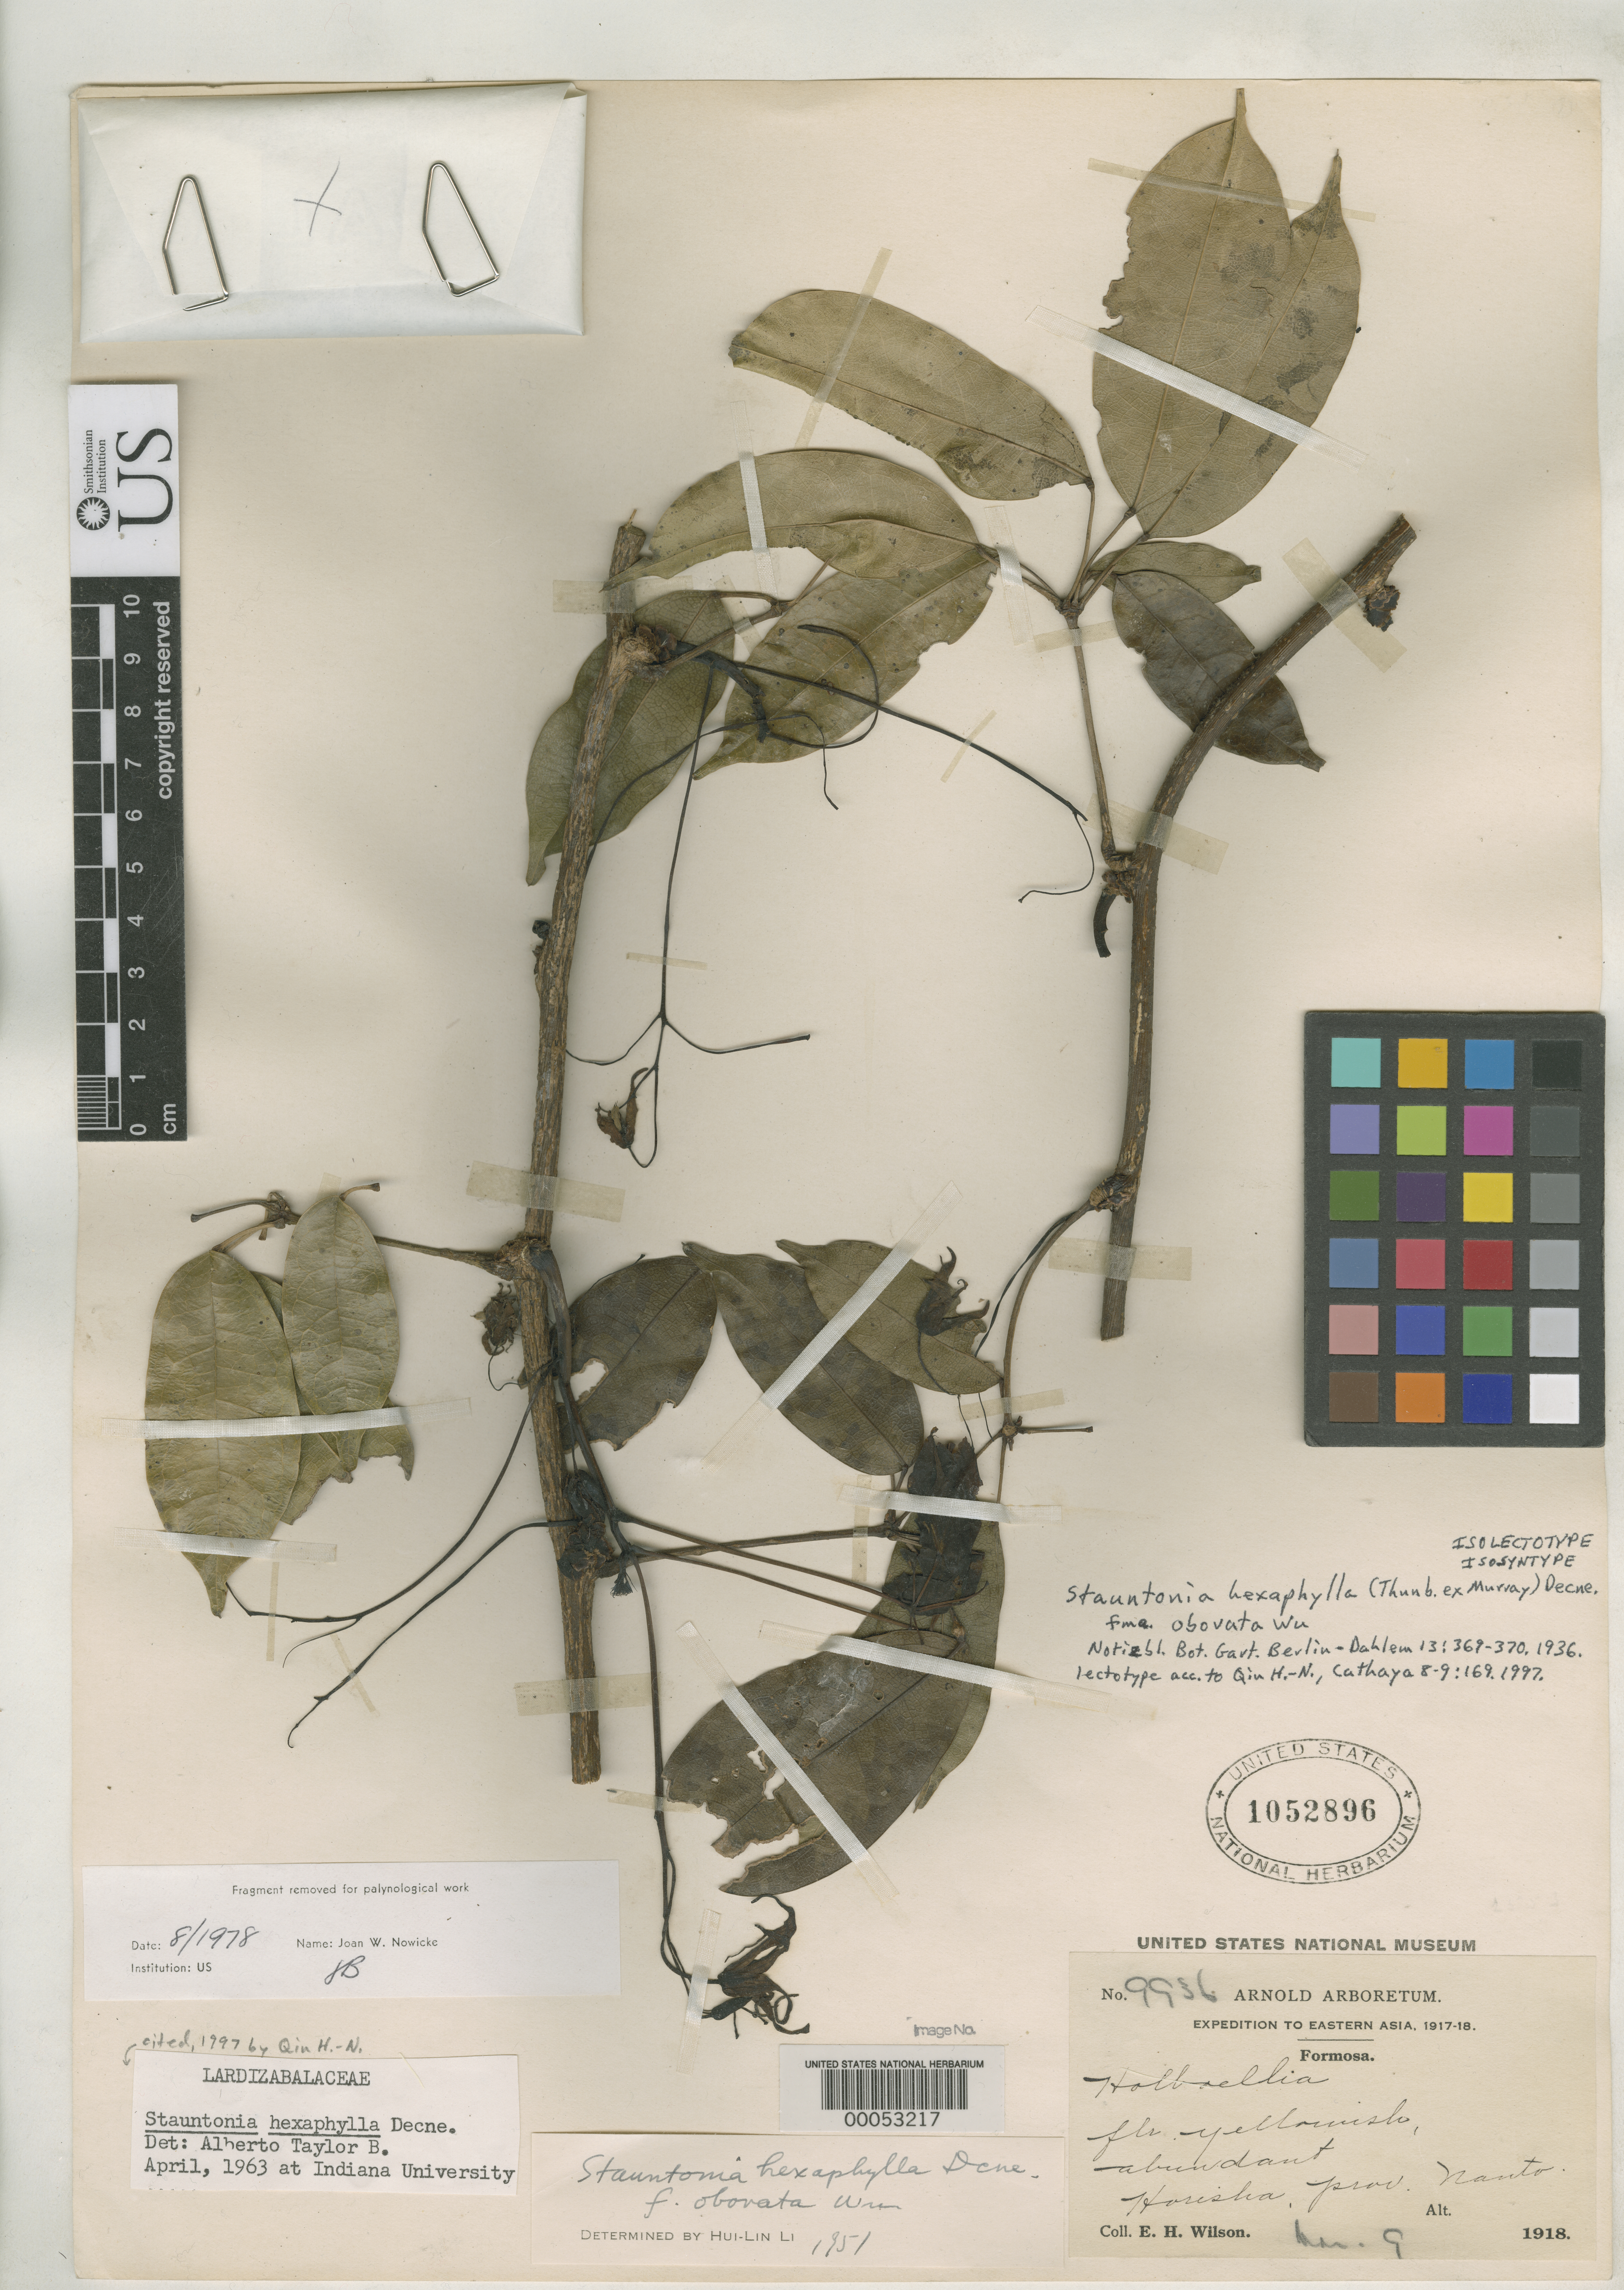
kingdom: Plantae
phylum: Tracheophyta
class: Magnoliopsida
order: Ranunculales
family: Lardizabalaceae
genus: Stauntonia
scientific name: Stauntonia hexaphylla f. obovata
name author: Y.C. Wu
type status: Isolectotype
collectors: E. H. Wilson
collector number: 9936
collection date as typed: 09 Mar 1918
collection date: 1918-03-09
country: Taiwan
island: Taiwan [Formosa]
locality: Horisha, Nanto Prov.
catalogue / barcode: US 1052896